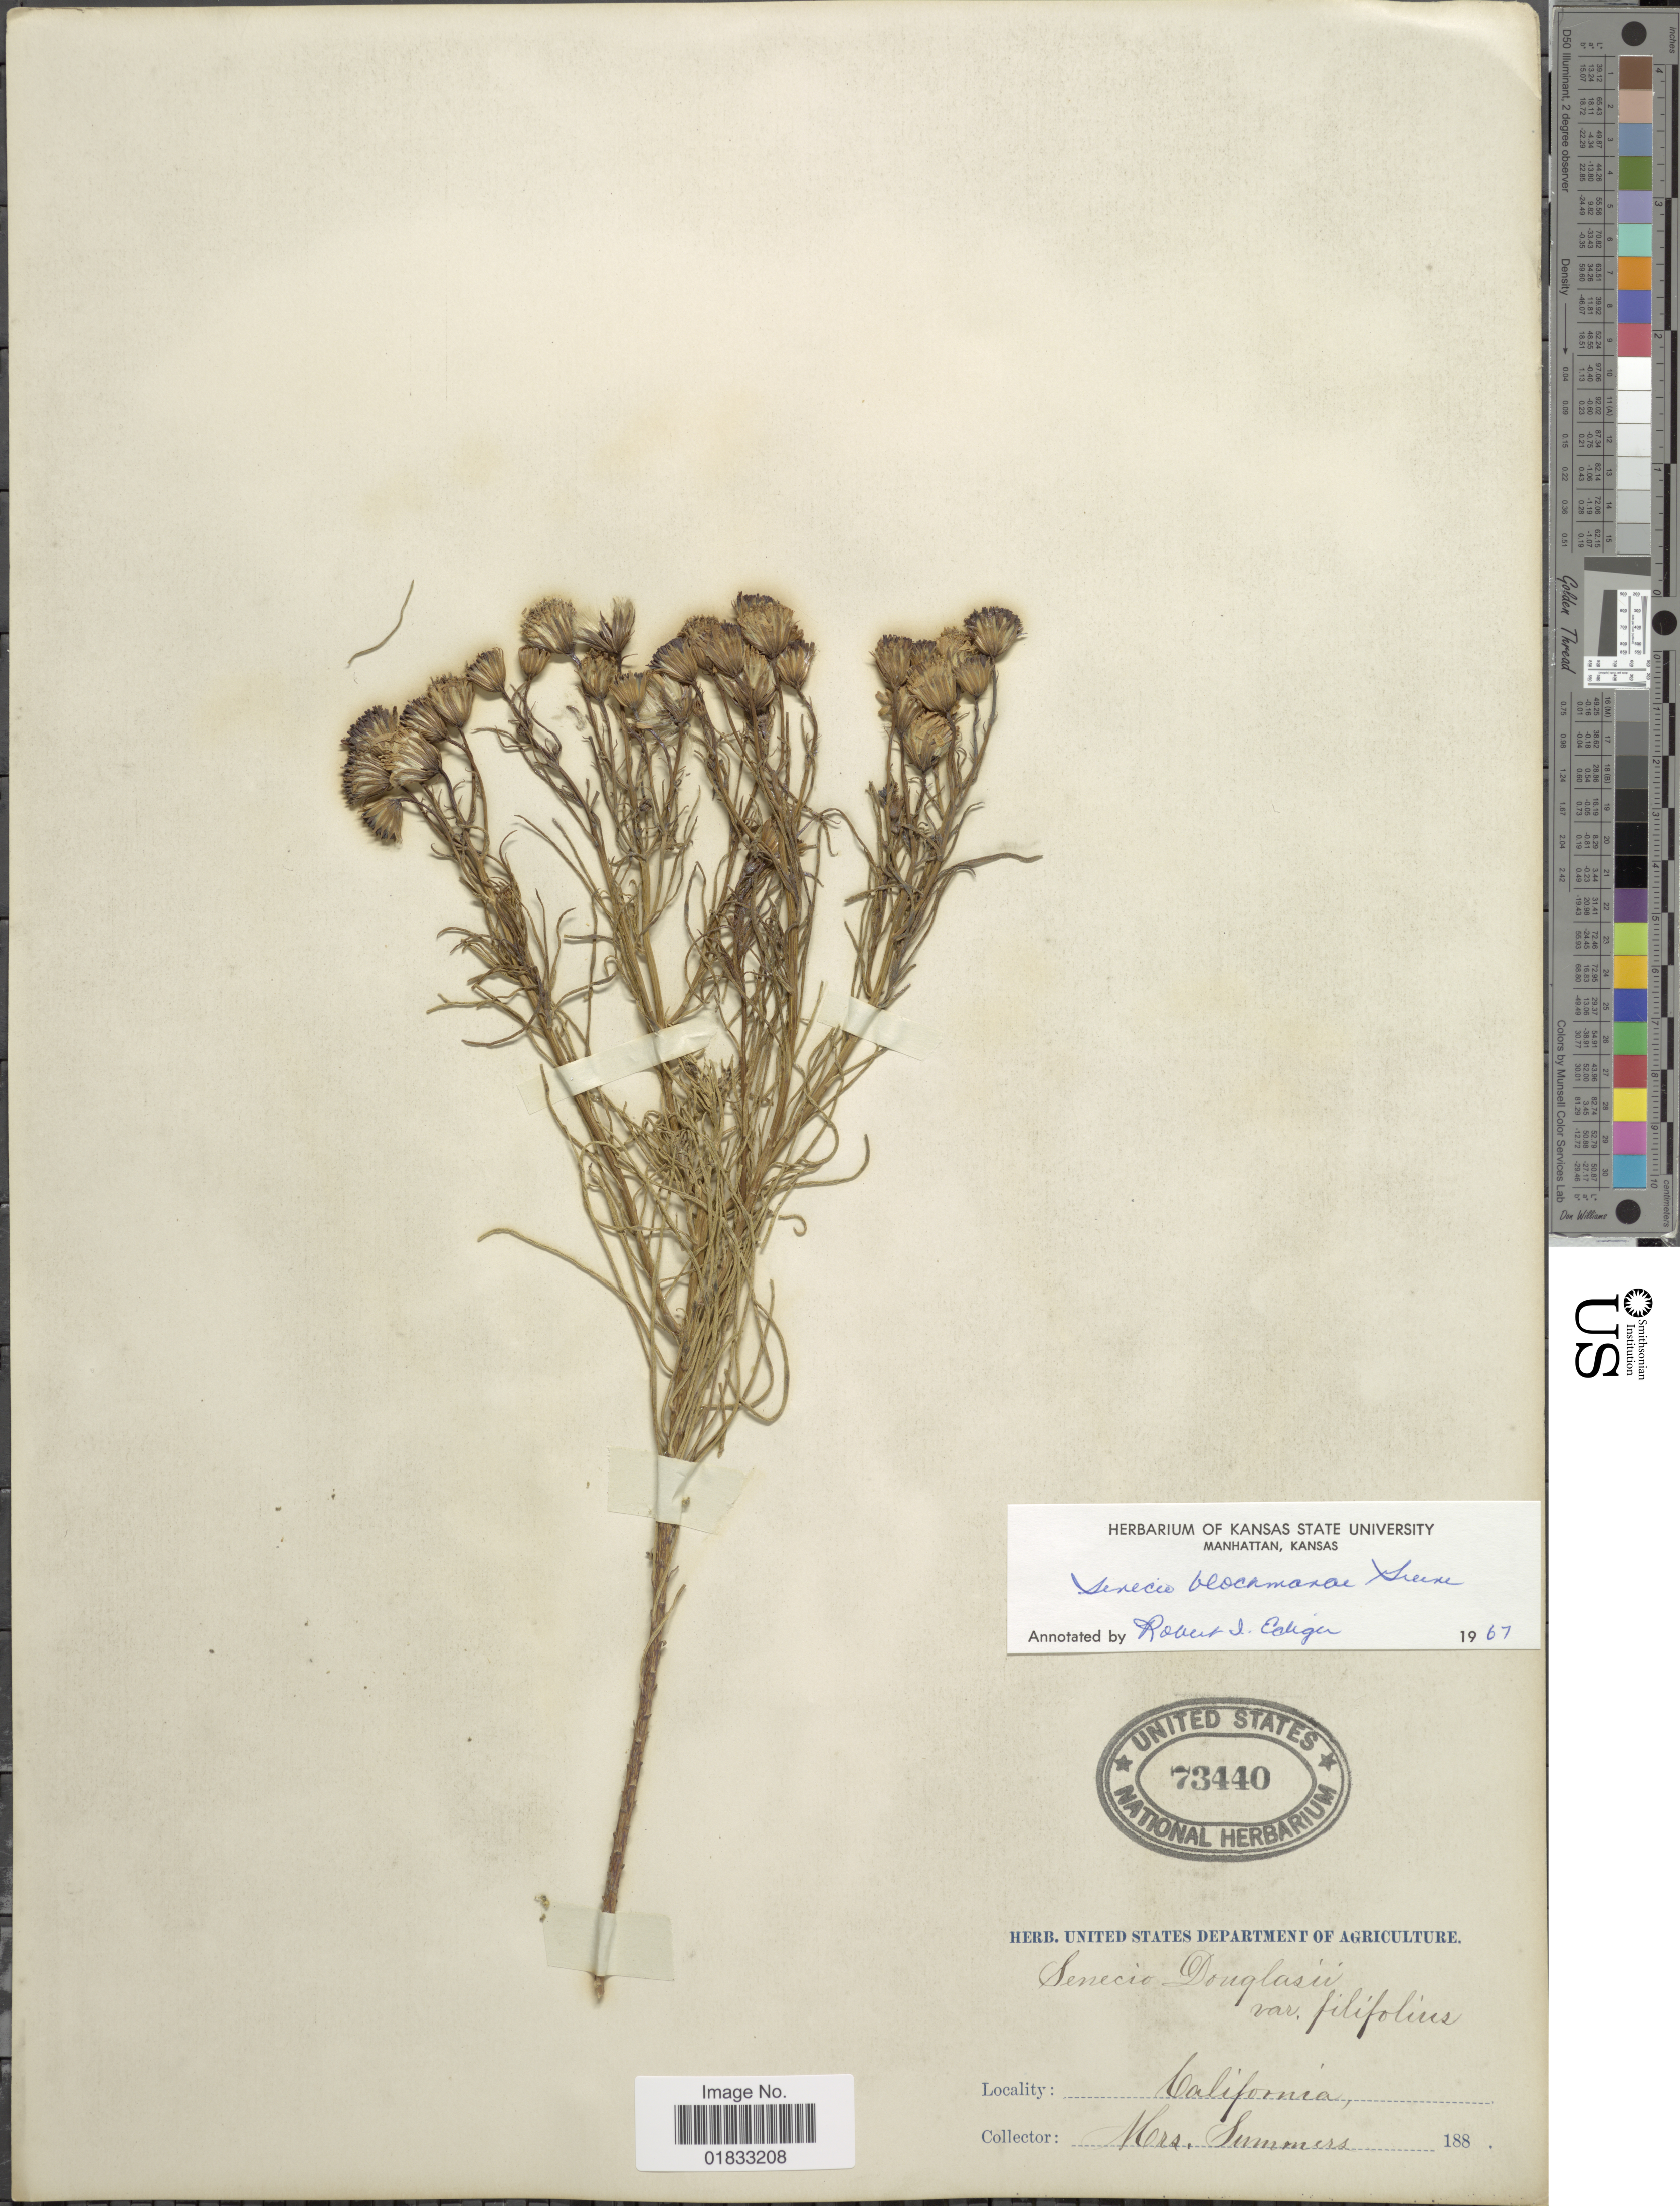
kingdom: Plantae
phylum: Tracheophyta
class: Magnoliopsida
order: Asterales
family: Asteraceae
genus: Senecio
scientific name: Senecio blochmaniae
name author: Greene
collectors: Summers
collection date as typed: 188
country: United States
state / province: California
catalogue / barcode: US 73440